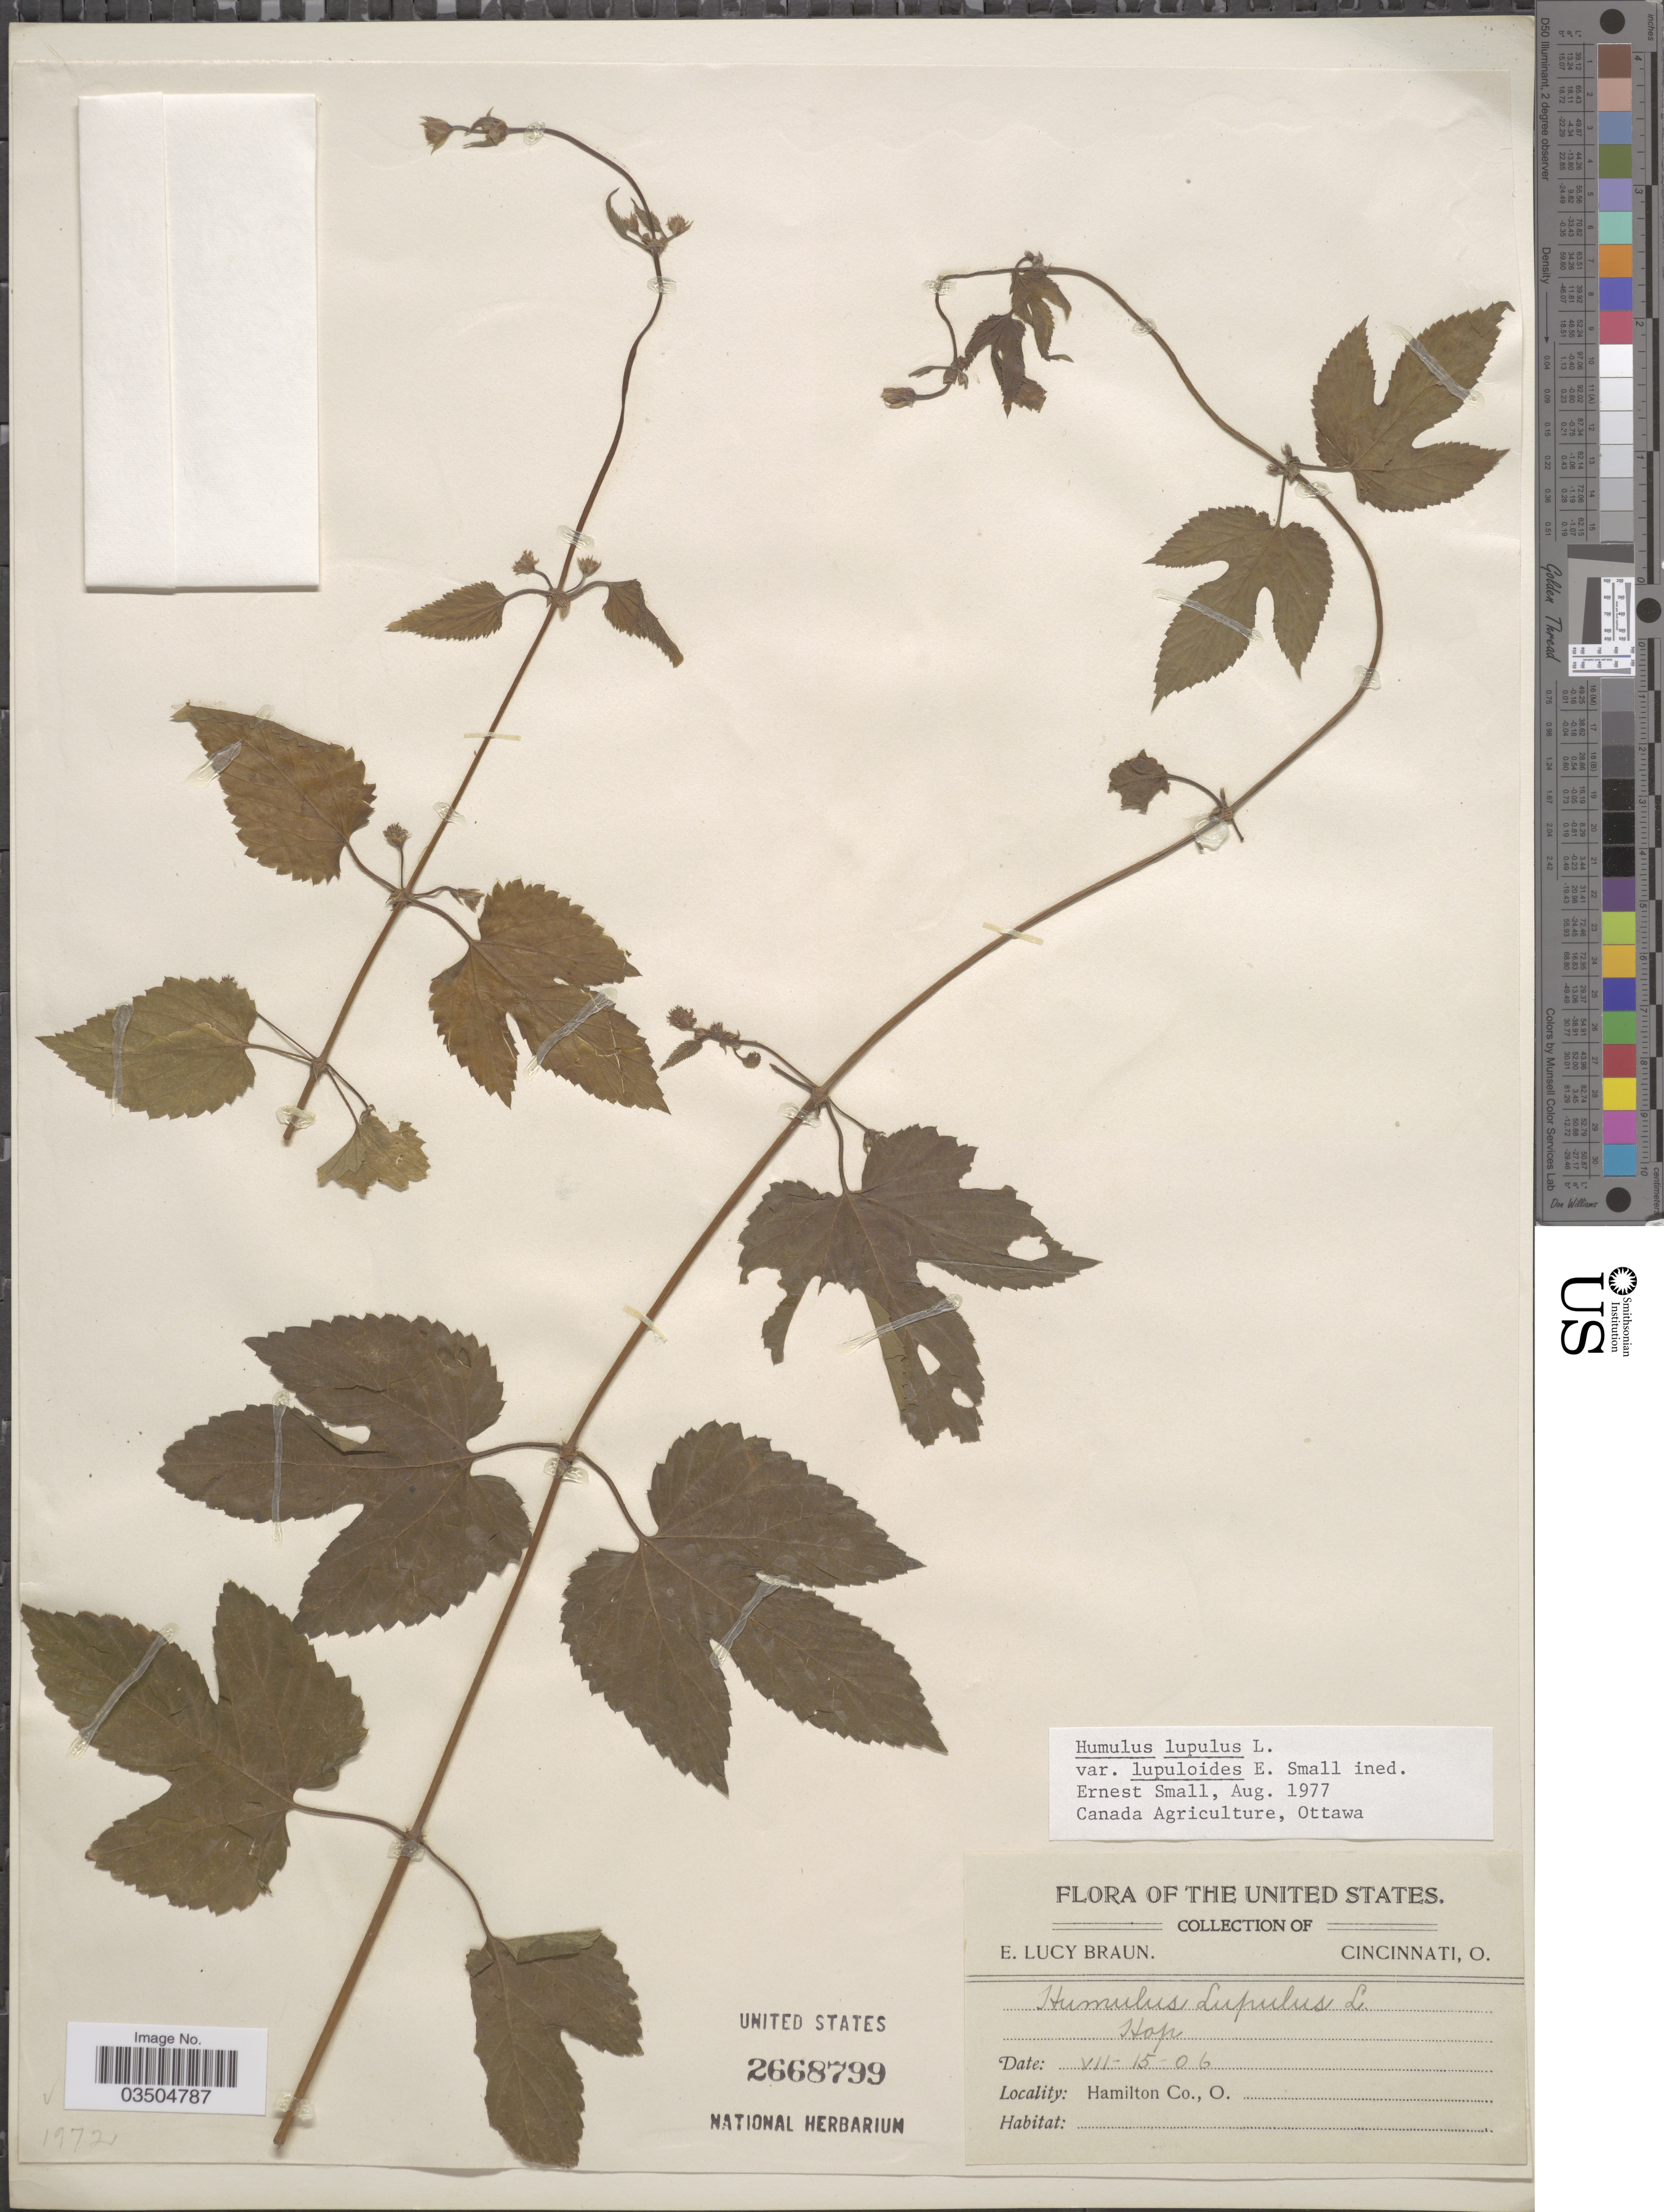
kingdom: Plantae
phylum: Tracheophyta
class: Magnoliopsida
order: Rosales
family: Cannabaceae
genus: Humulus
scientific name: Humulus americanus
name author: Nutt.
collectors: E. L. Braun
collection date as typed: Transcribed d/m/y: 15/7/6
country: United States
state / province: Ohio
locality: Hamilton Co.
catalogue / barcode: US 2668799